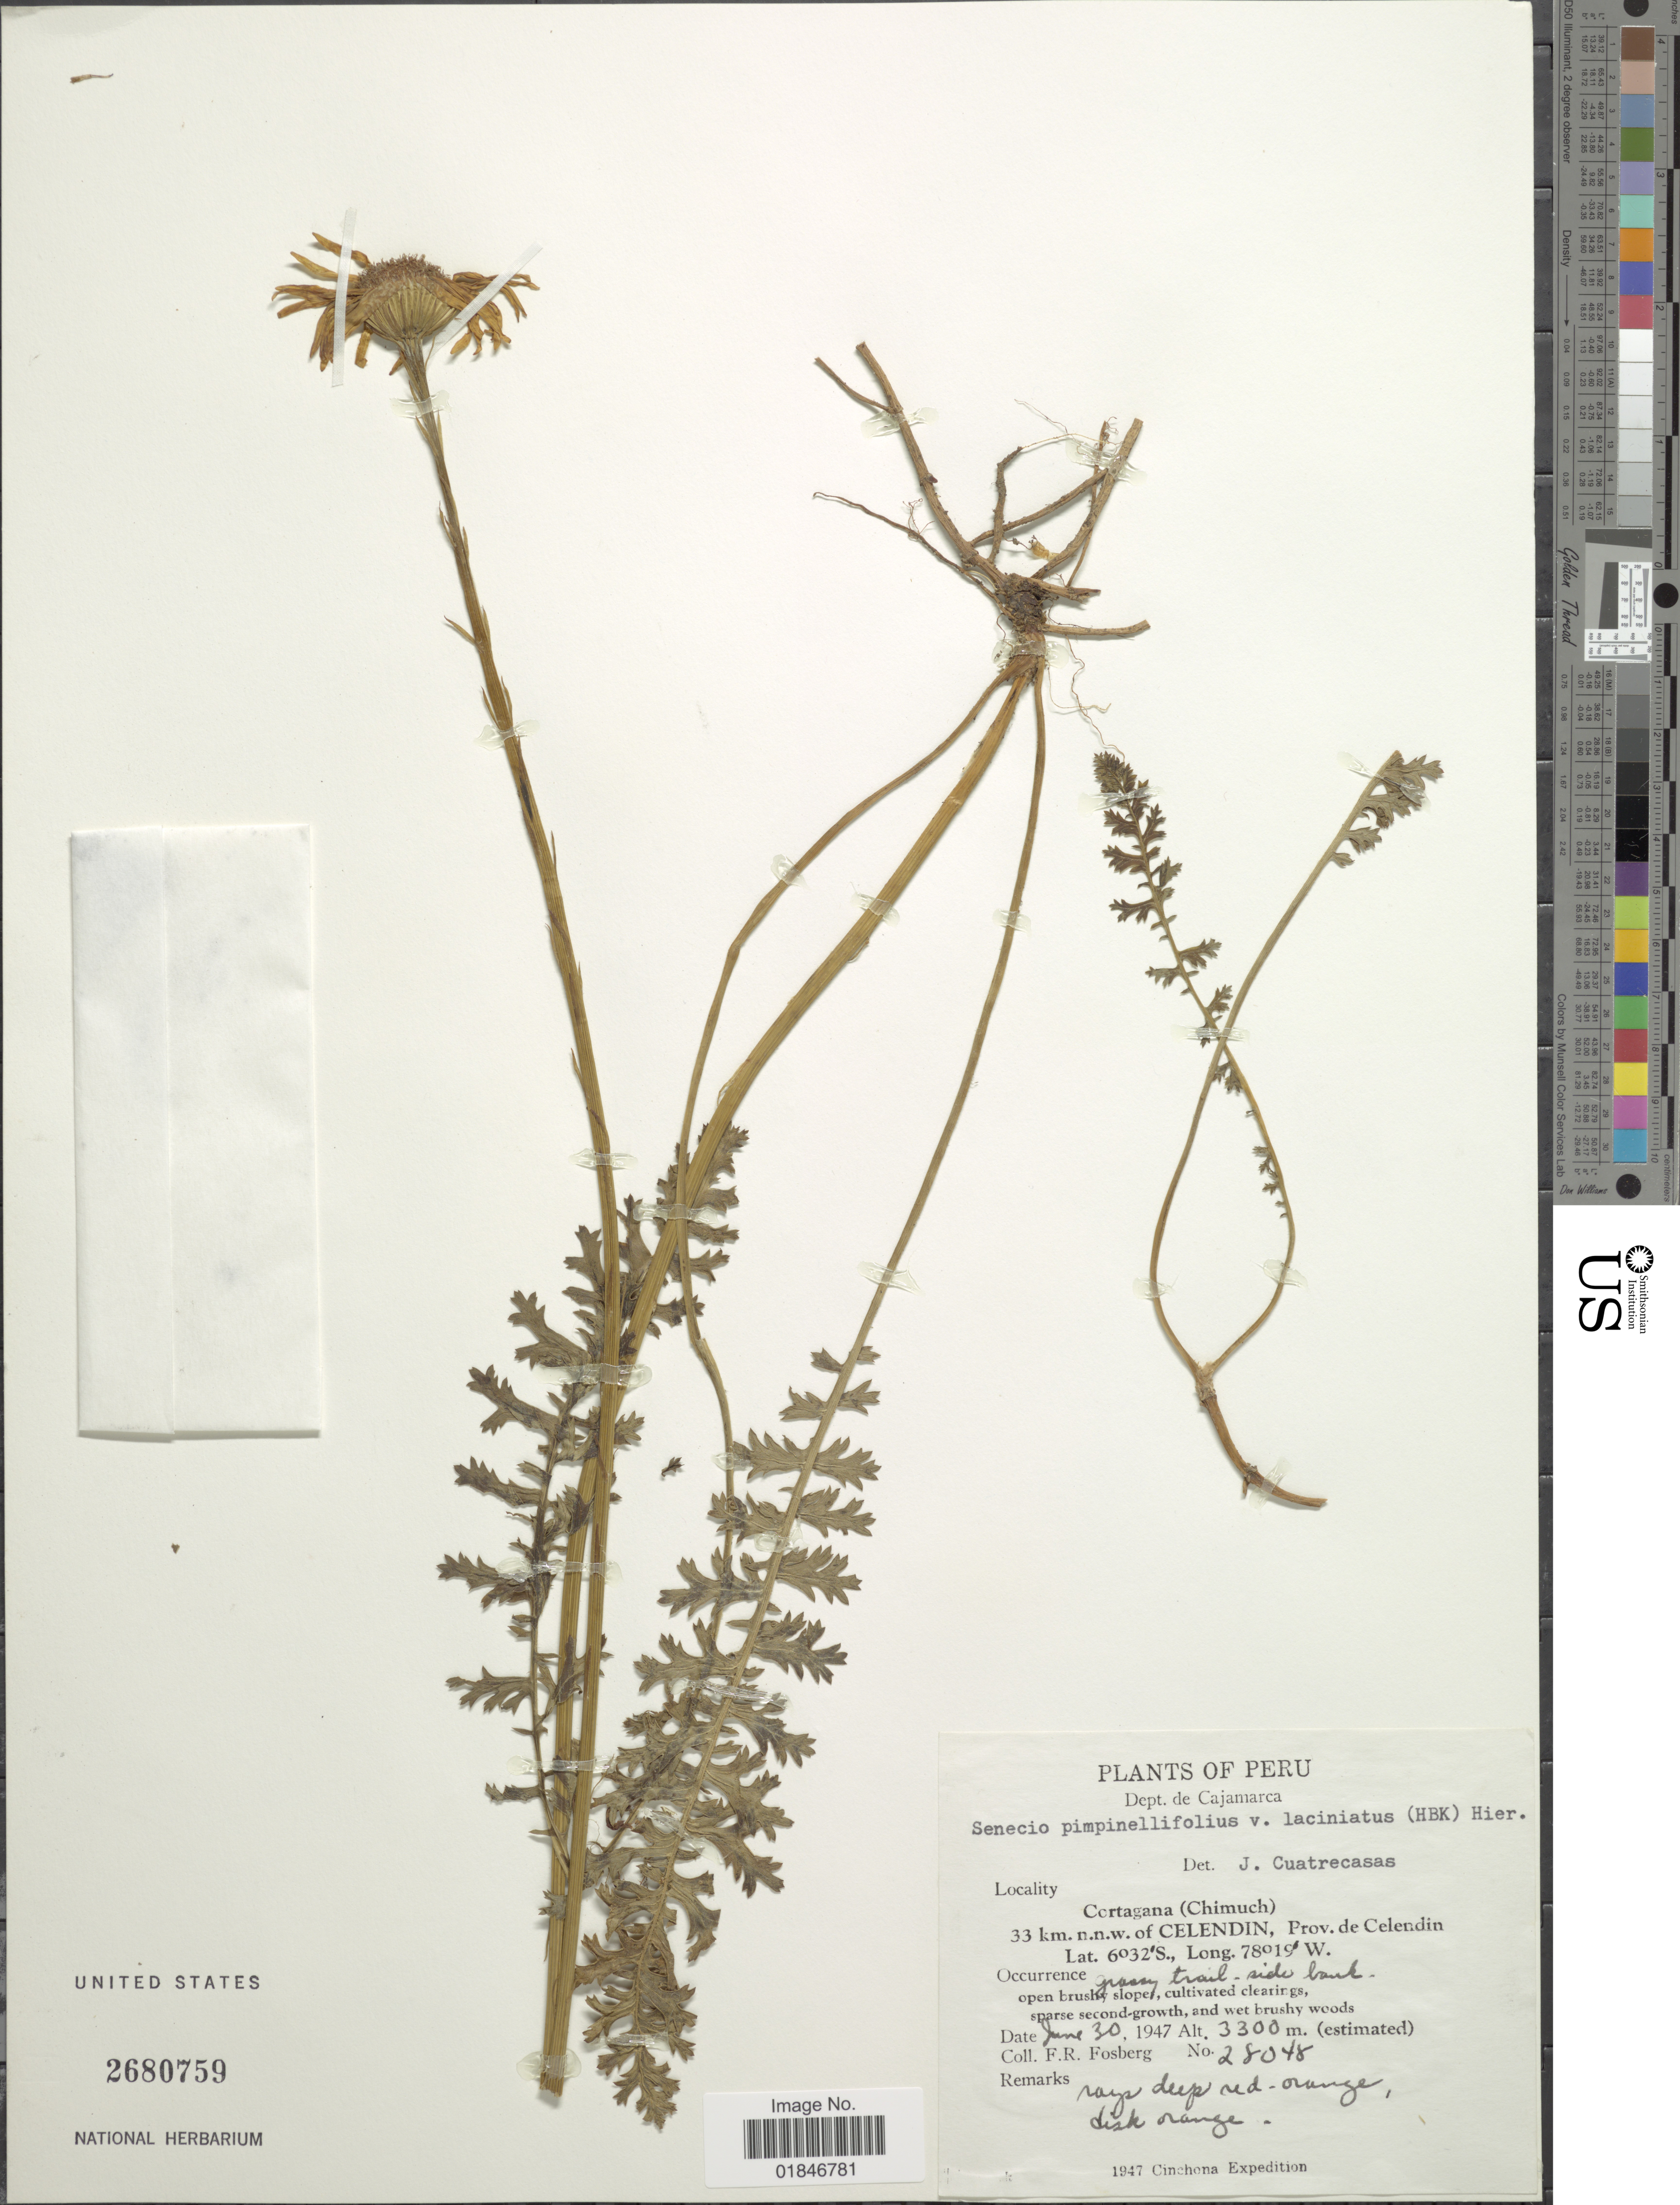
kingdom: Plantae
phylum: Tracheophyta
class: Magnoliopsida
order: Asterales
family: Asteraceae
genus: Dorobaea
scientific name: Dorobaea pimpinellifolia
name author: (Kunth) B. Nord.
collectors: F. R. Fosberg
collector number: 28048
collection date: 1947-06-30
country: Peru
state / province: Cajamarca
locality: Dept. de Cajamarca. Certagana (Chimuch), 33 km. n.n.w. of Celendin, Prov. de Celendin.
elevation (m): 3300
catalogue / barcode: US 2680759